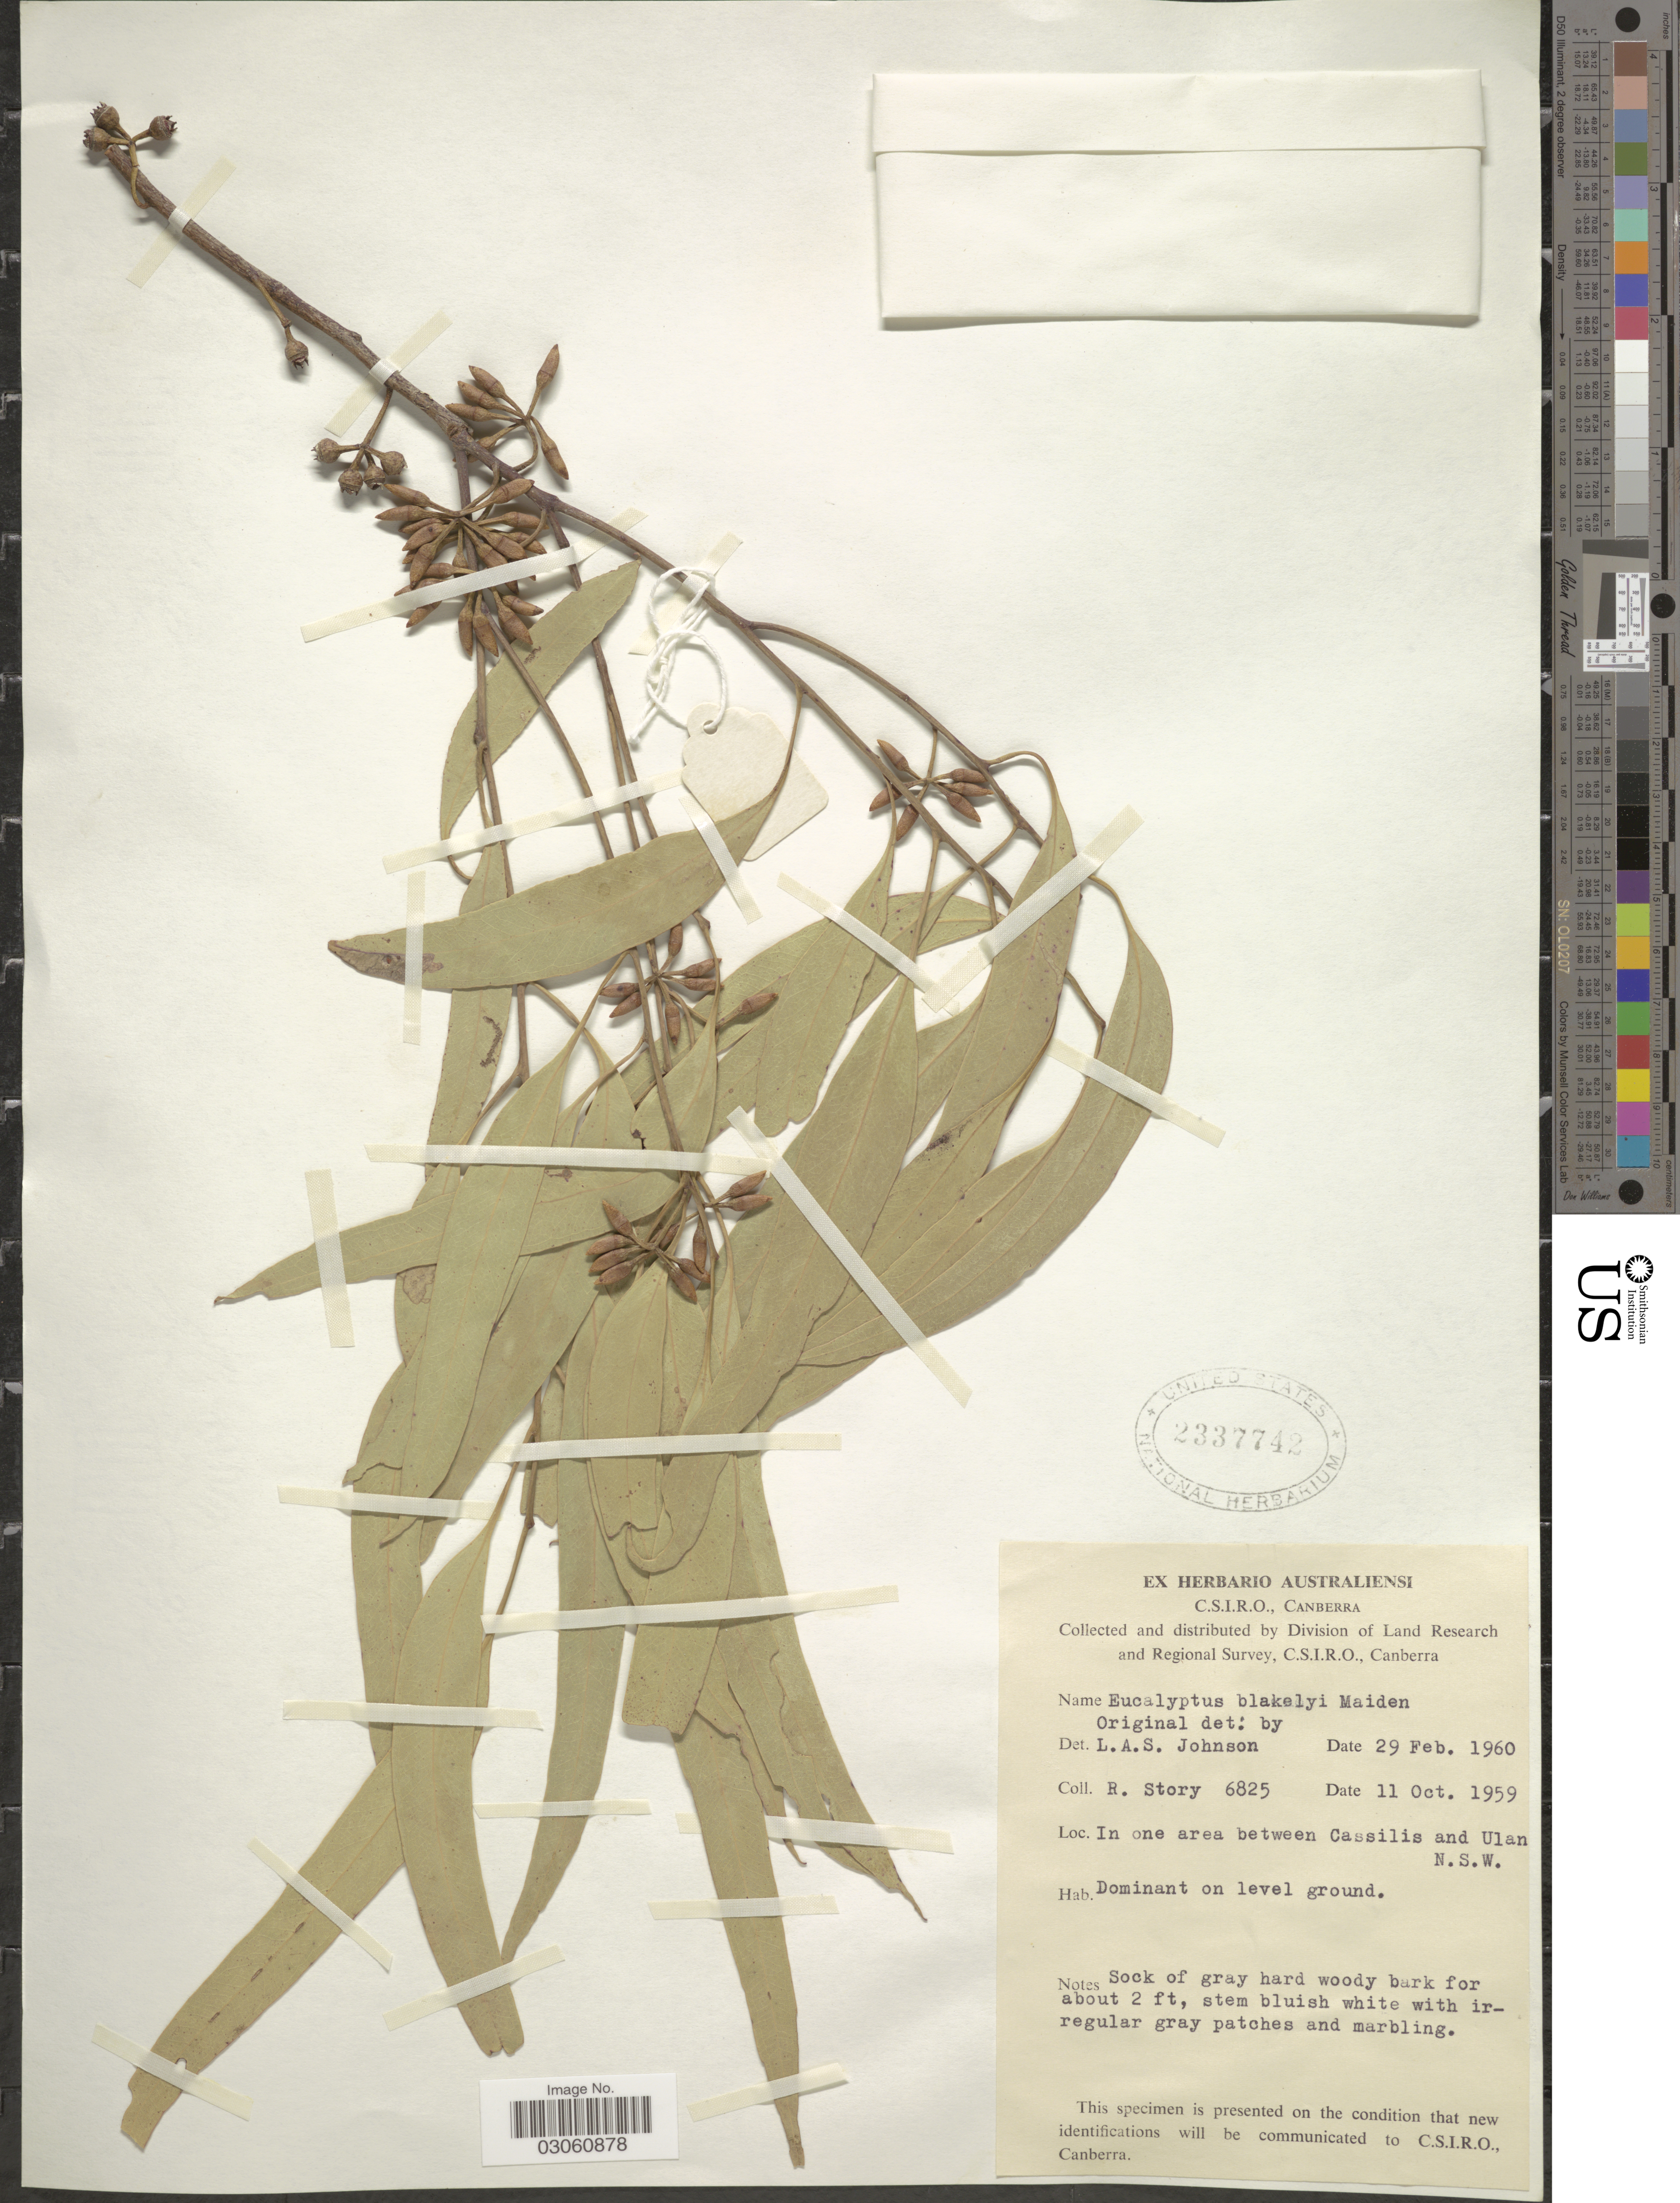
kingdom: Plantae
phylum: Tracheophyta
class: Magnoliopsida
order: Myrtales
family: Myrtaceae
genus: Eucalyptus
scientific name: Eucalyptus blakelyi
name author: Maiden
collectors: R. Story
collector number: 6825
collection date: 1959-10-11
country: Australia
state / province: New South Wales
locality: In one area between Cassilis and Ulan, N.S.W.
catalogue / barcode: US 2337742